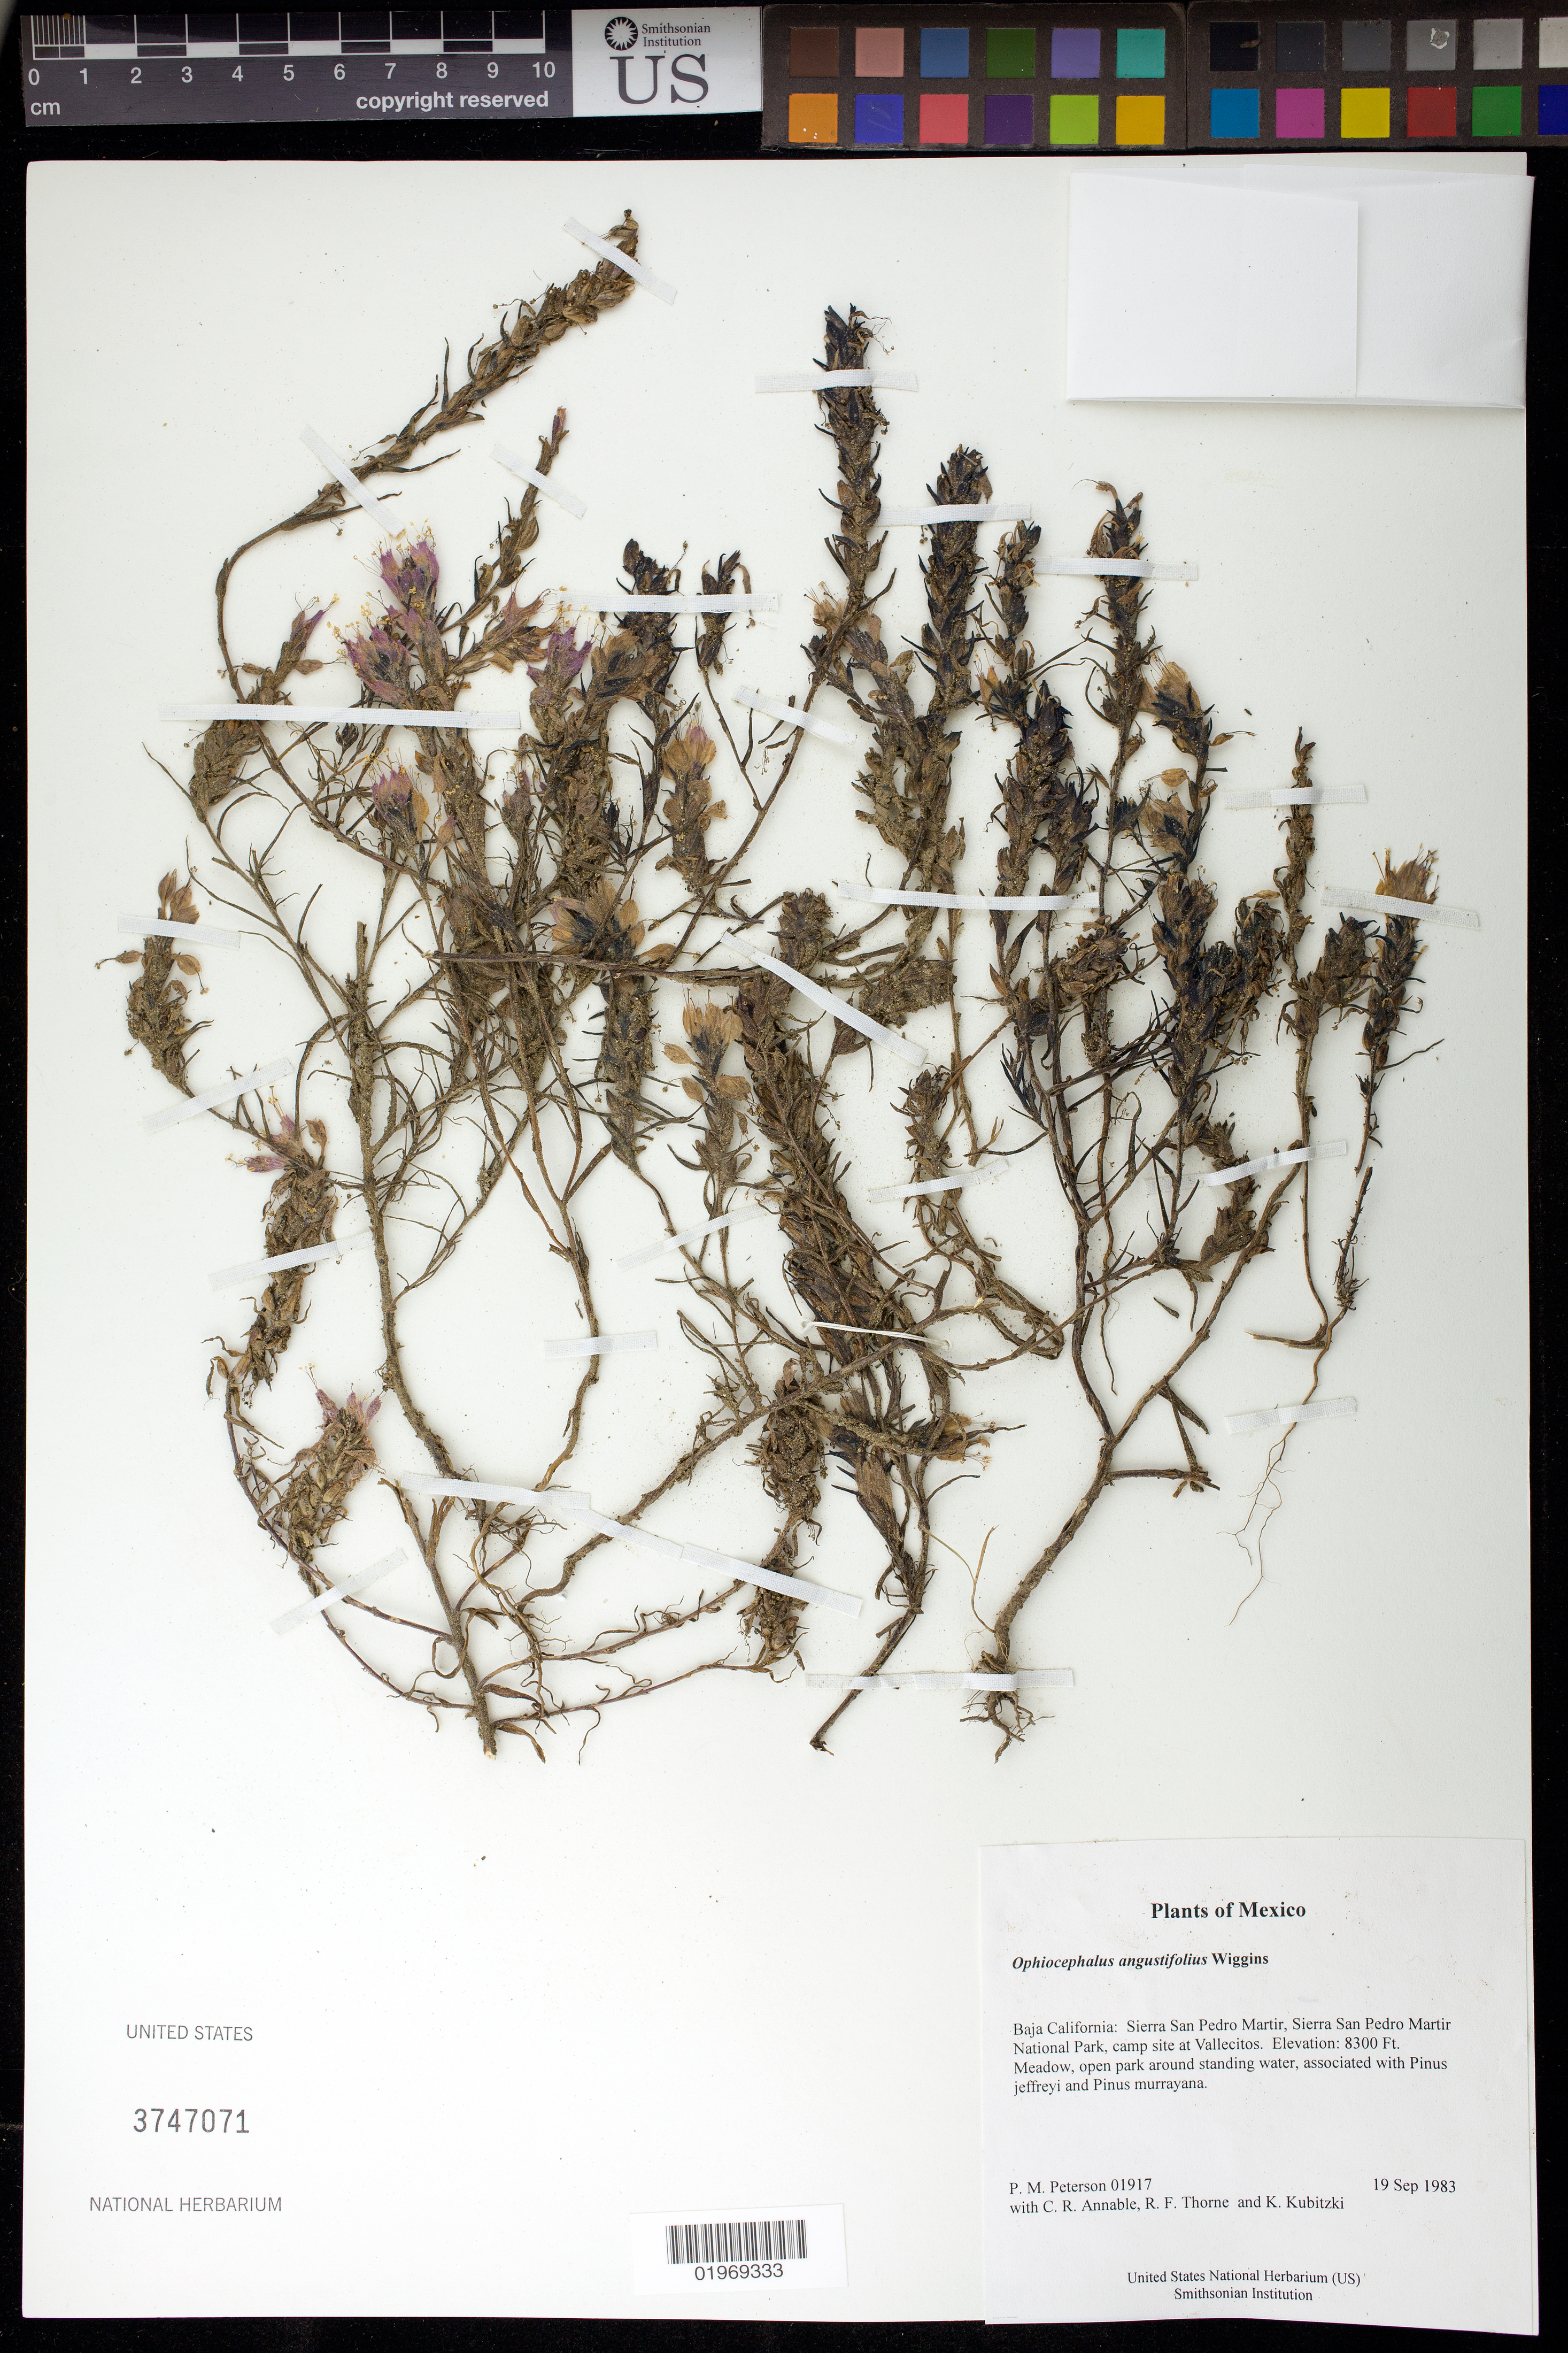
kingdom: Plantae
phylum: Tracheophyta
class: Magnoliopsida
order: Lamiales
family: Orobanchaceae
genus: Ophiocephalus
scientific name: Ophiocephalus angustifolius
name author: Wiggins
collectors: P. M. Peterson, C. R. Annable, R. F. Thorne & K. Kubitzki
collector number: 01917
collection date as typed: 19 Sep 1983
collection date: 1983-09-19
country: Mexico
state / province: Baja California Norte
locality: Sierra San Pedro Martir, Sierra San Pedro Martir National Park, camp site at Vallecitos.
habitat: Meadow, open park around standing water, associated with Pinus jeffreyi and Pinus murrayana.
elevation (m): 2530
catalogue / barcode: US 3747071